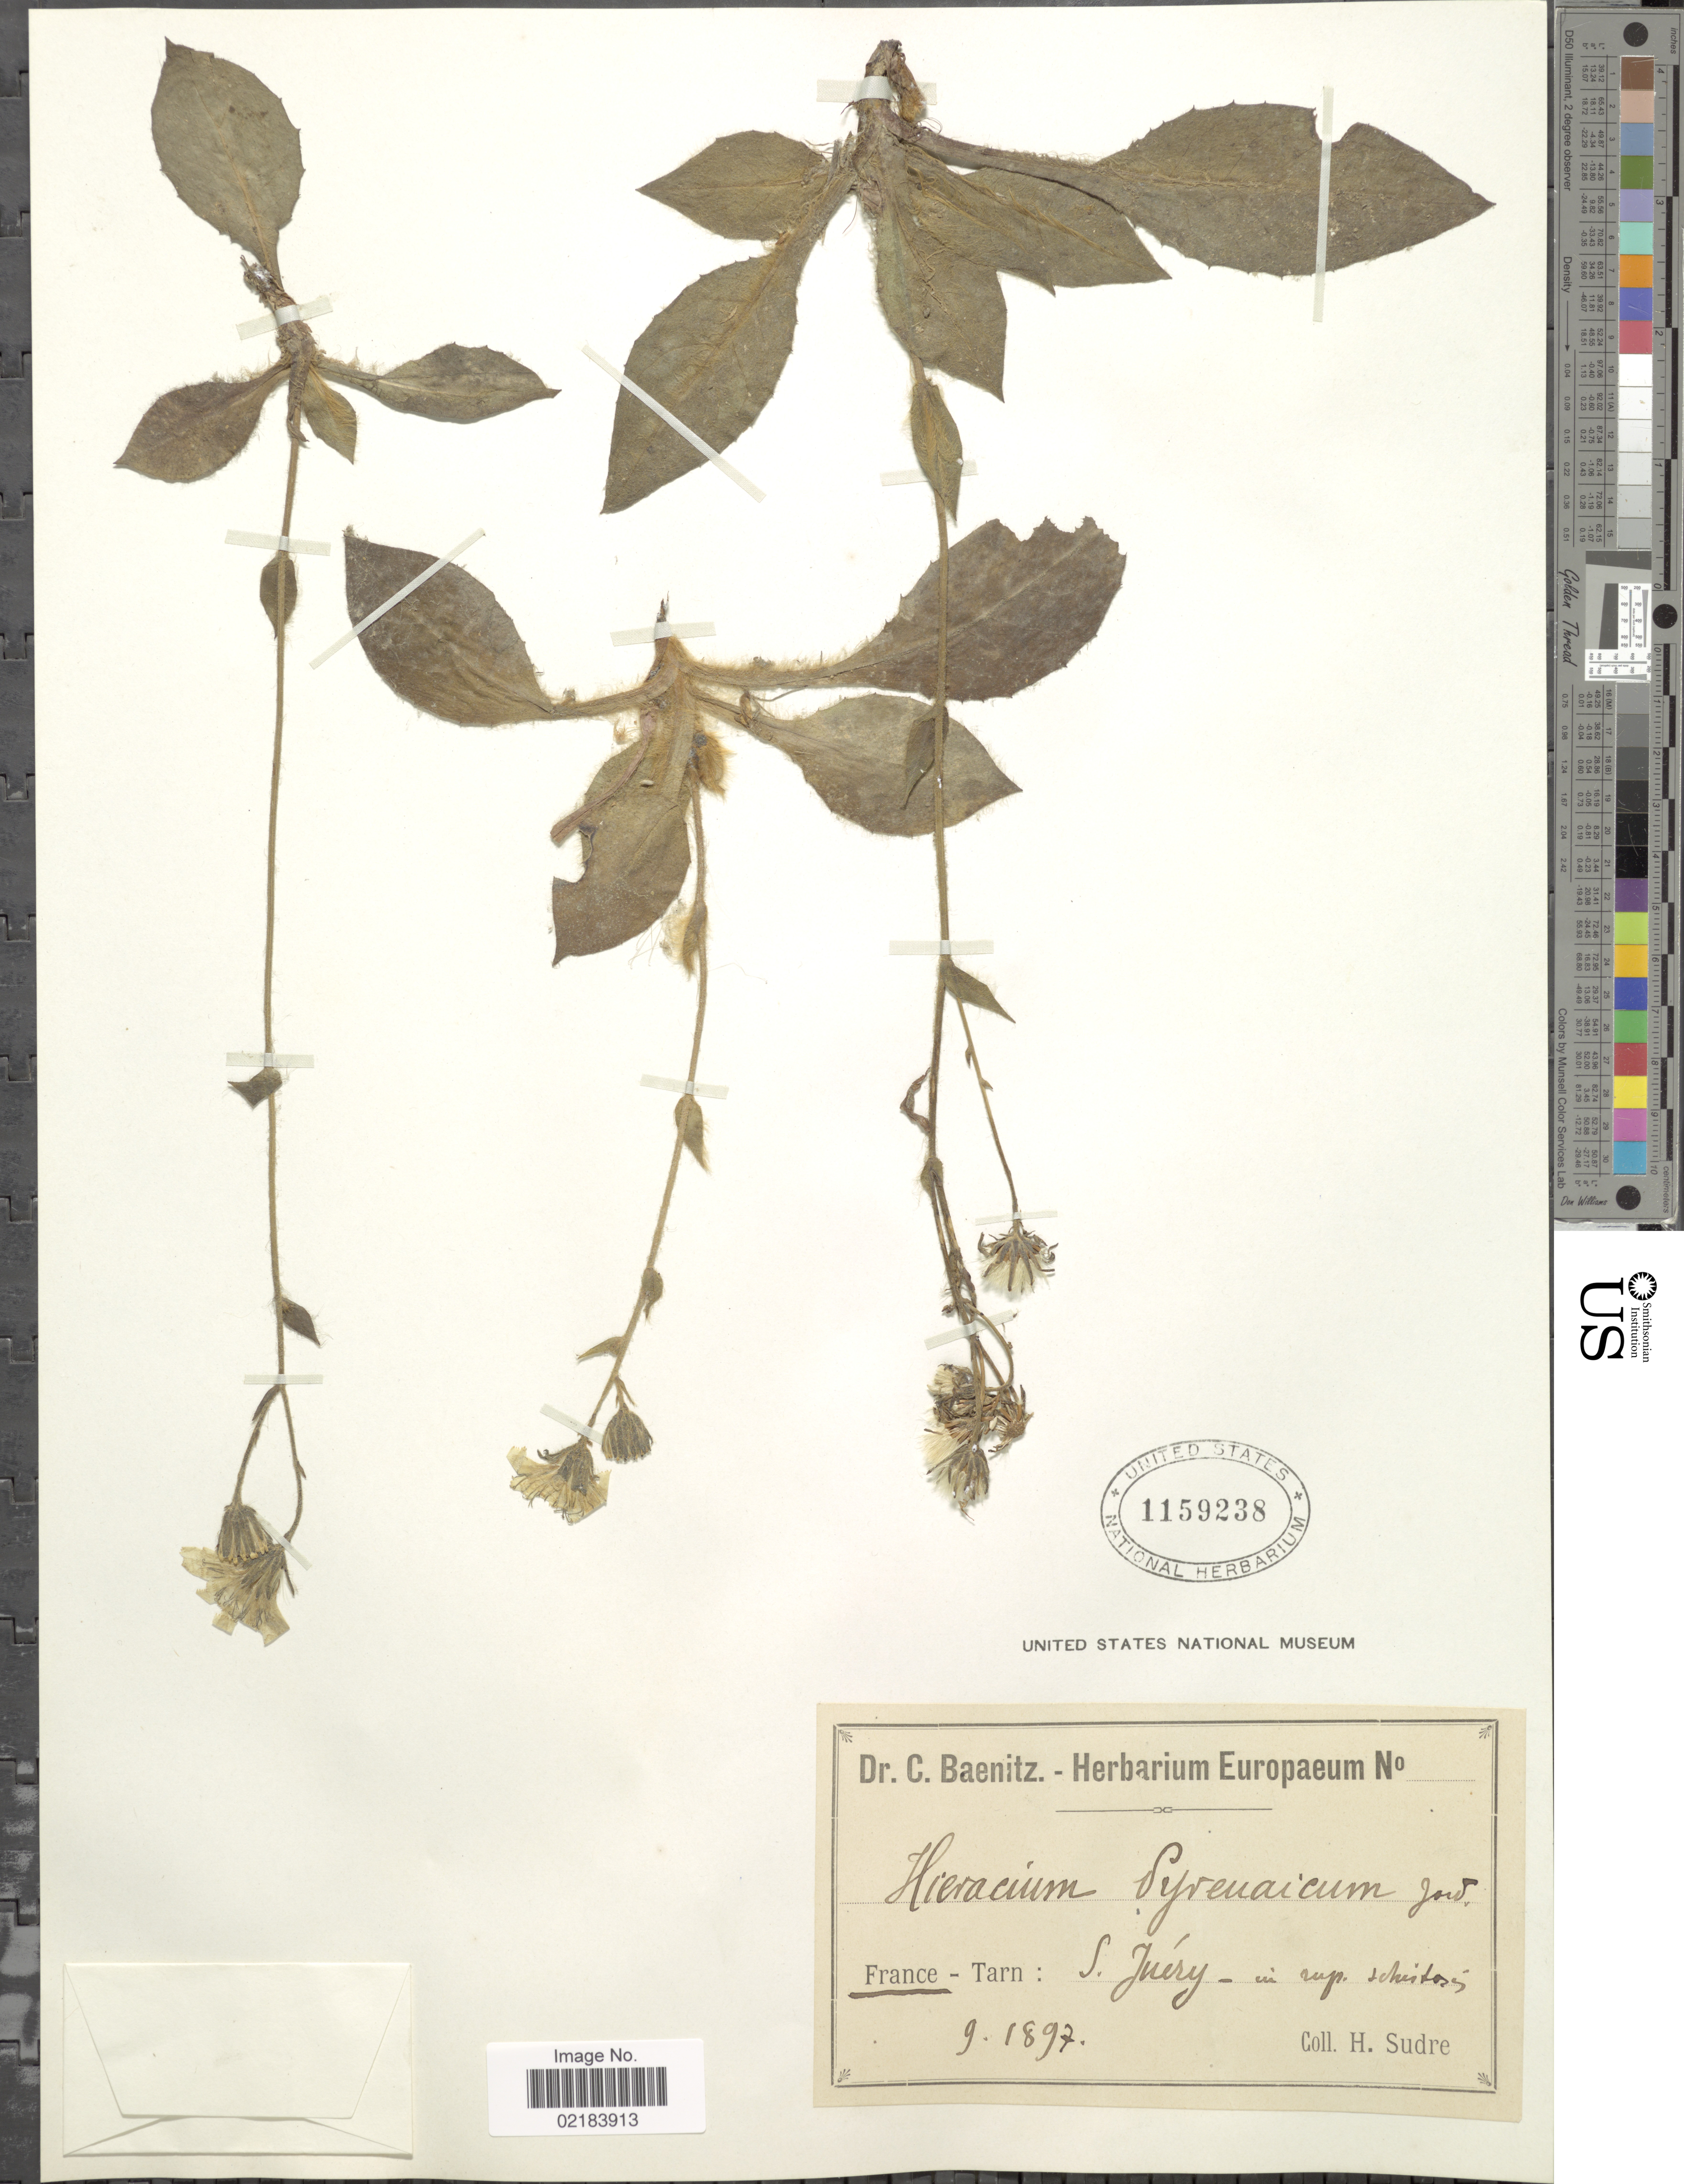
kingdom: Plantae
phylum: Tracheophyta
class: Magnoliopsida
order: Asterales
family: Asteraceae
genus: Hieracium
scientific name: Hieracium nobile subsp. nobile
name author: Gren. & Godr.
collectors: H. Sudre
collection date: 1897-09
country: France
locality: Tarn: S. Juery [interpreted]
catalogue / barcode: US 1159238